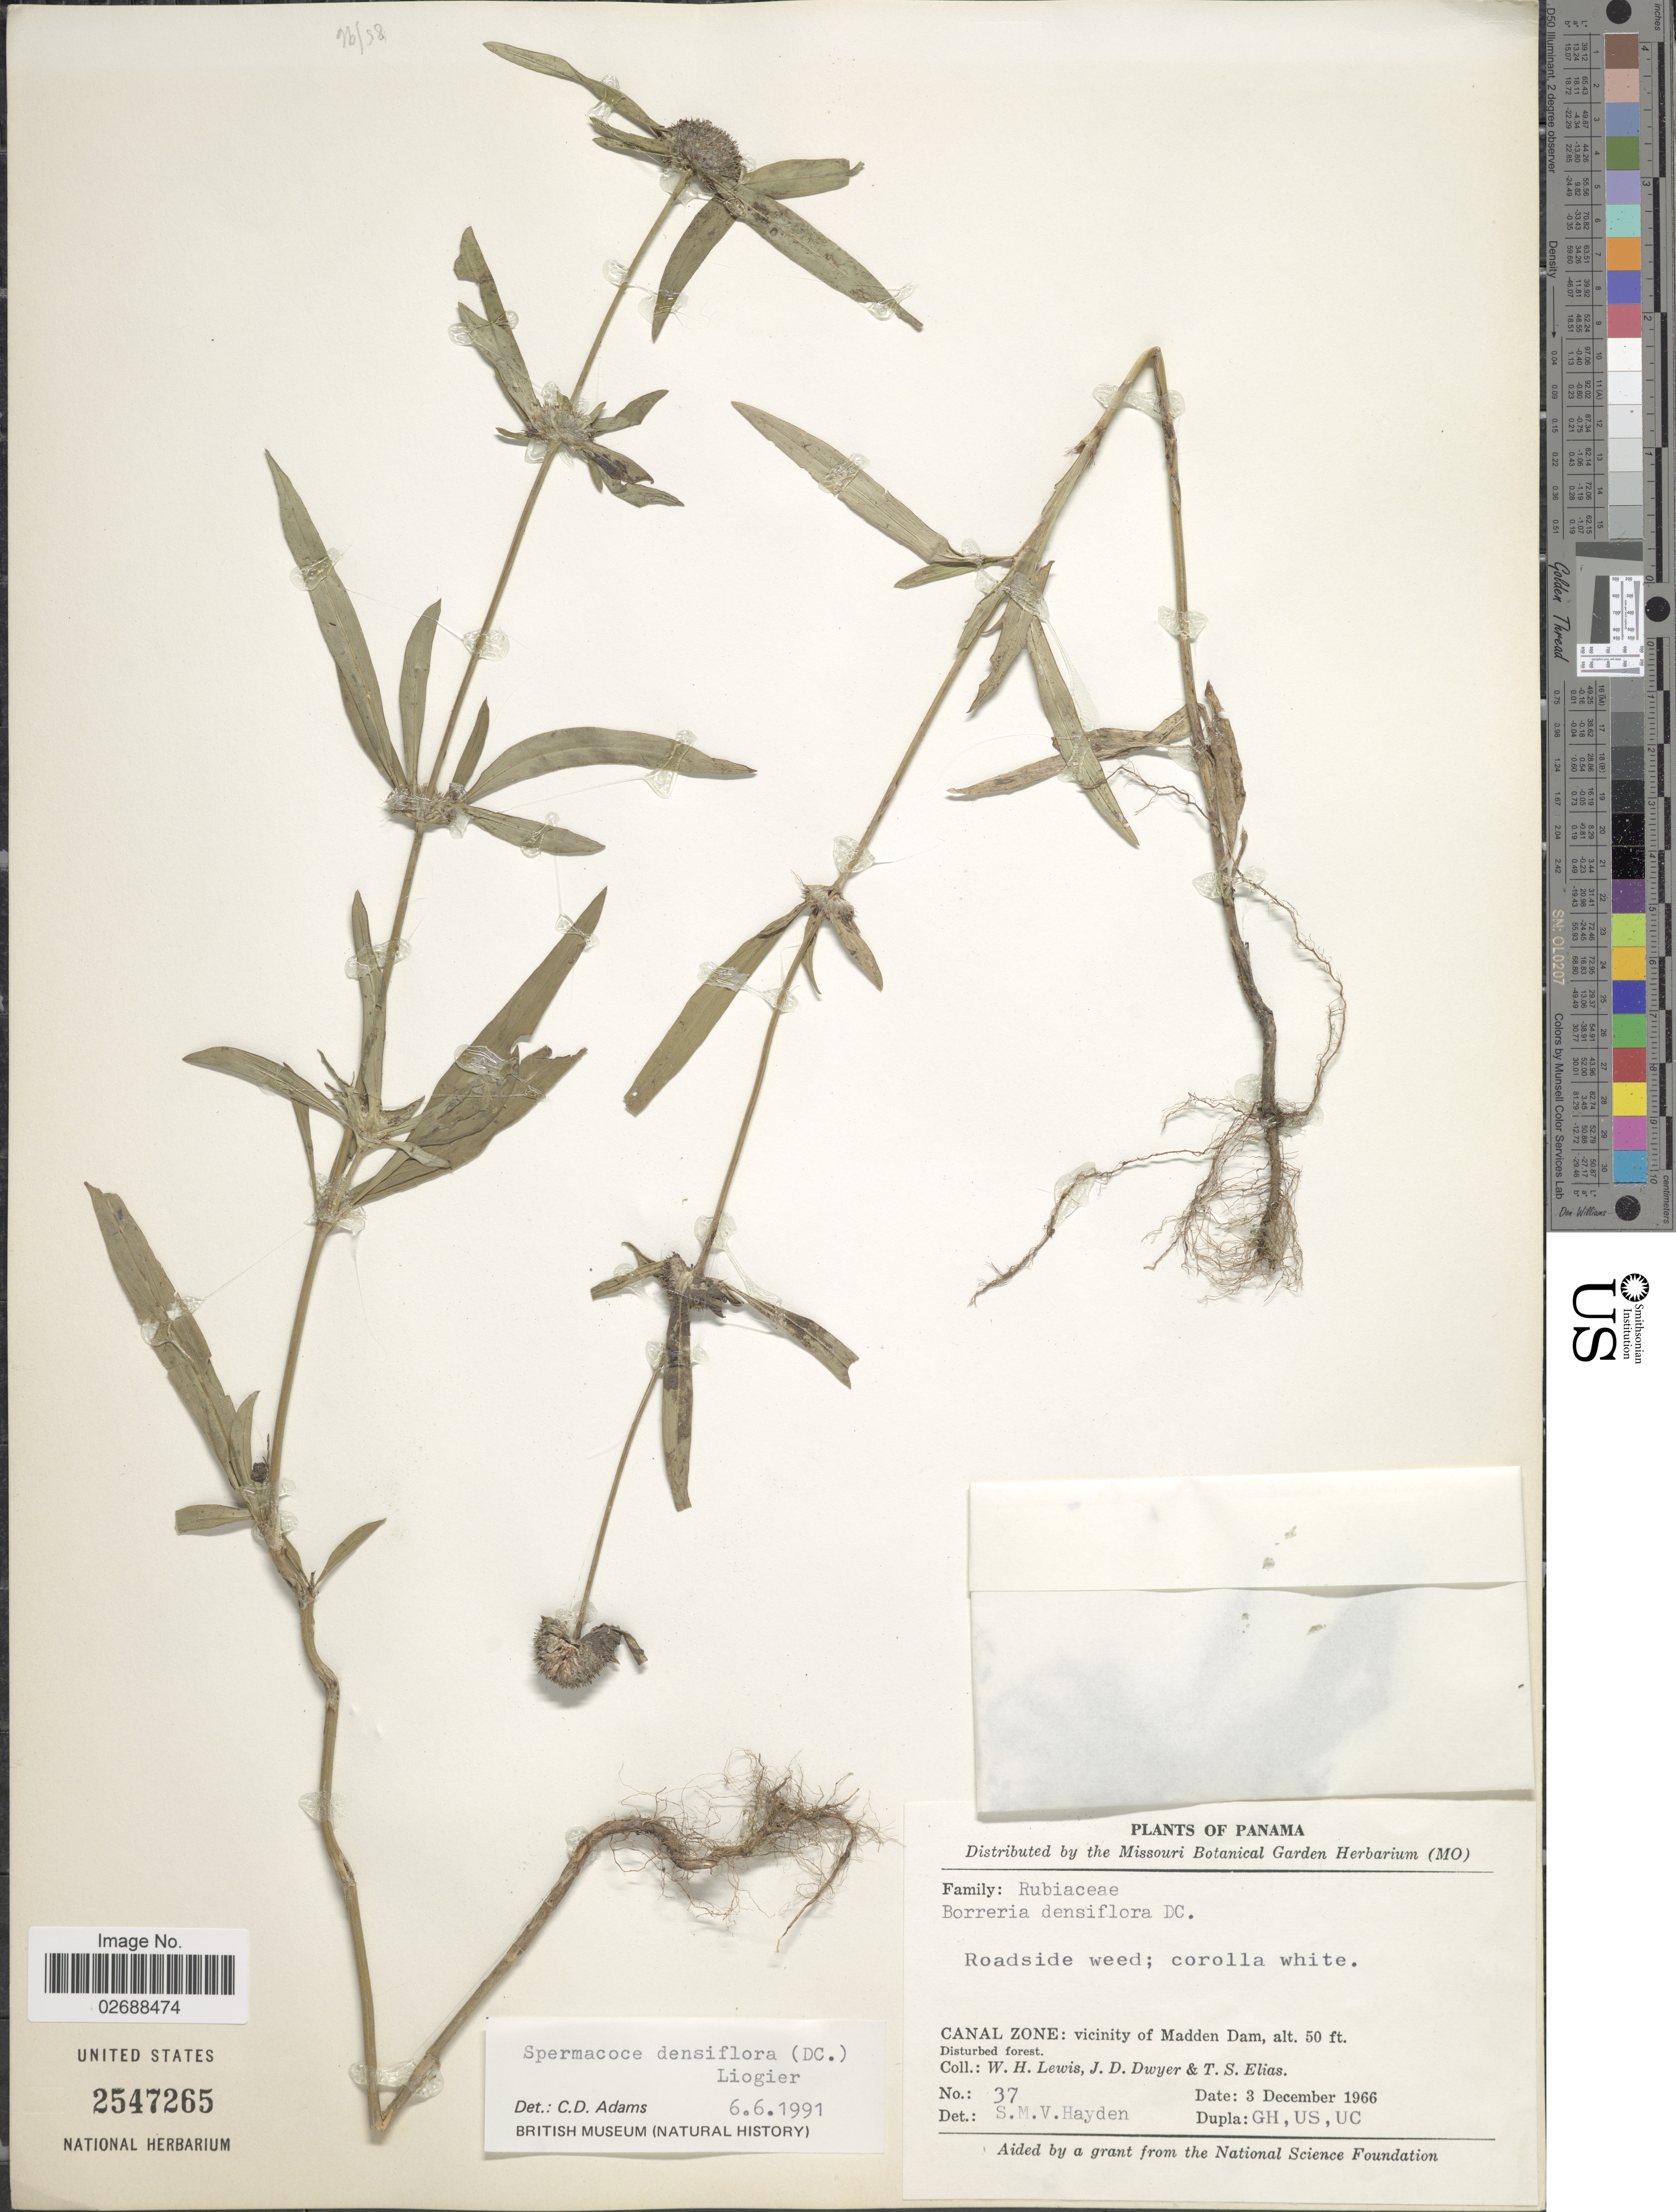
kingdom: Plantae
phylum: Tracheophyta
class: Magnoliopsida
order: Gentianales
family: Rubiaceae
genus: Spermacoce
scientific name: Spermacoce densiflora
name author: (DC.) Alain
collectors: W. H. Lewis, J. D. Dwyer & T. S. Elias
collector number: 37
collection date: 1966-12-03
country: Panama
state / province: Colón / Panamá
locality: Canal Zone: vicinity of Madden Dam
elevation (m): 15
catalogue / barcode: US 2547265